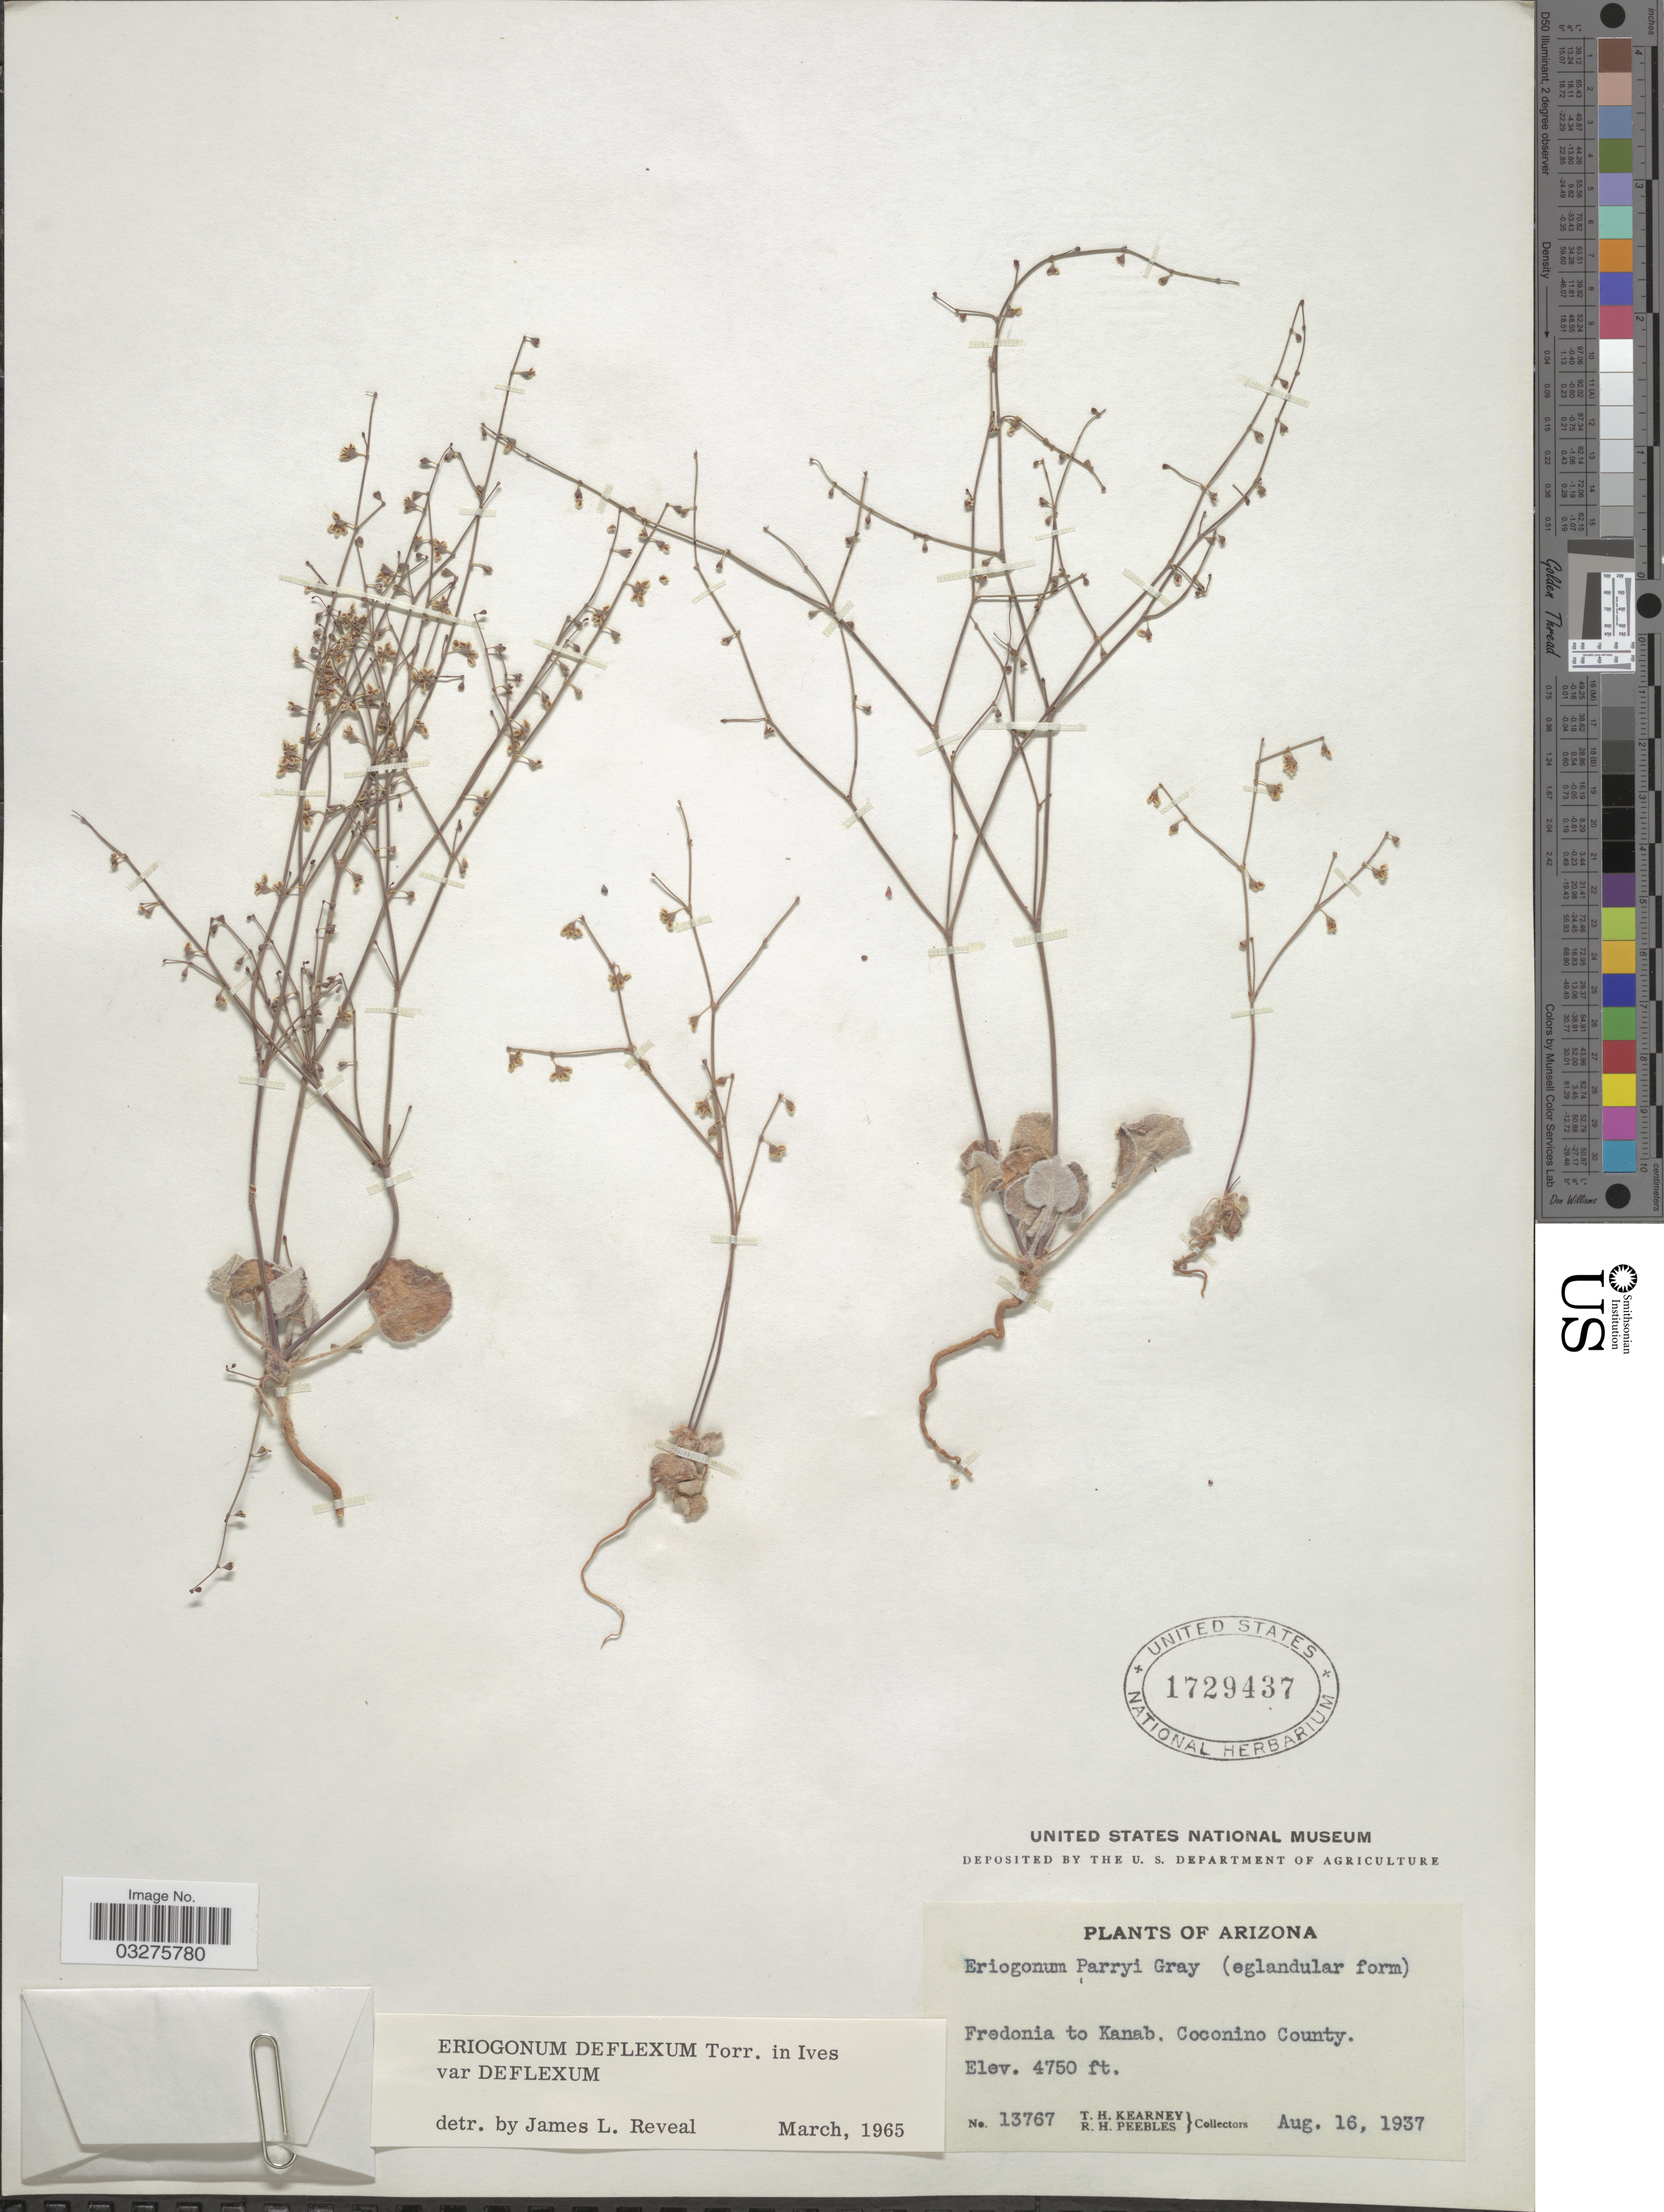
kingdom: Plantae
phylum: Tracheophyta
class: Magnoliopsida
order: Caryophyllales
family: Polygonaceae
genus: Eriogonum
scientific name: Eriogonum deflexum var. deflexum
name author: Torr. in Ives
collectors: T. H. Kearney & R. H. Peebles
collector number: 13767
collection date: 1937-08-16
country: United States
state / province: Arizona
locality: Fredonia to Kanab. Coconino County.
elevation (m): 1448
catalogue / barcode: US 1729437